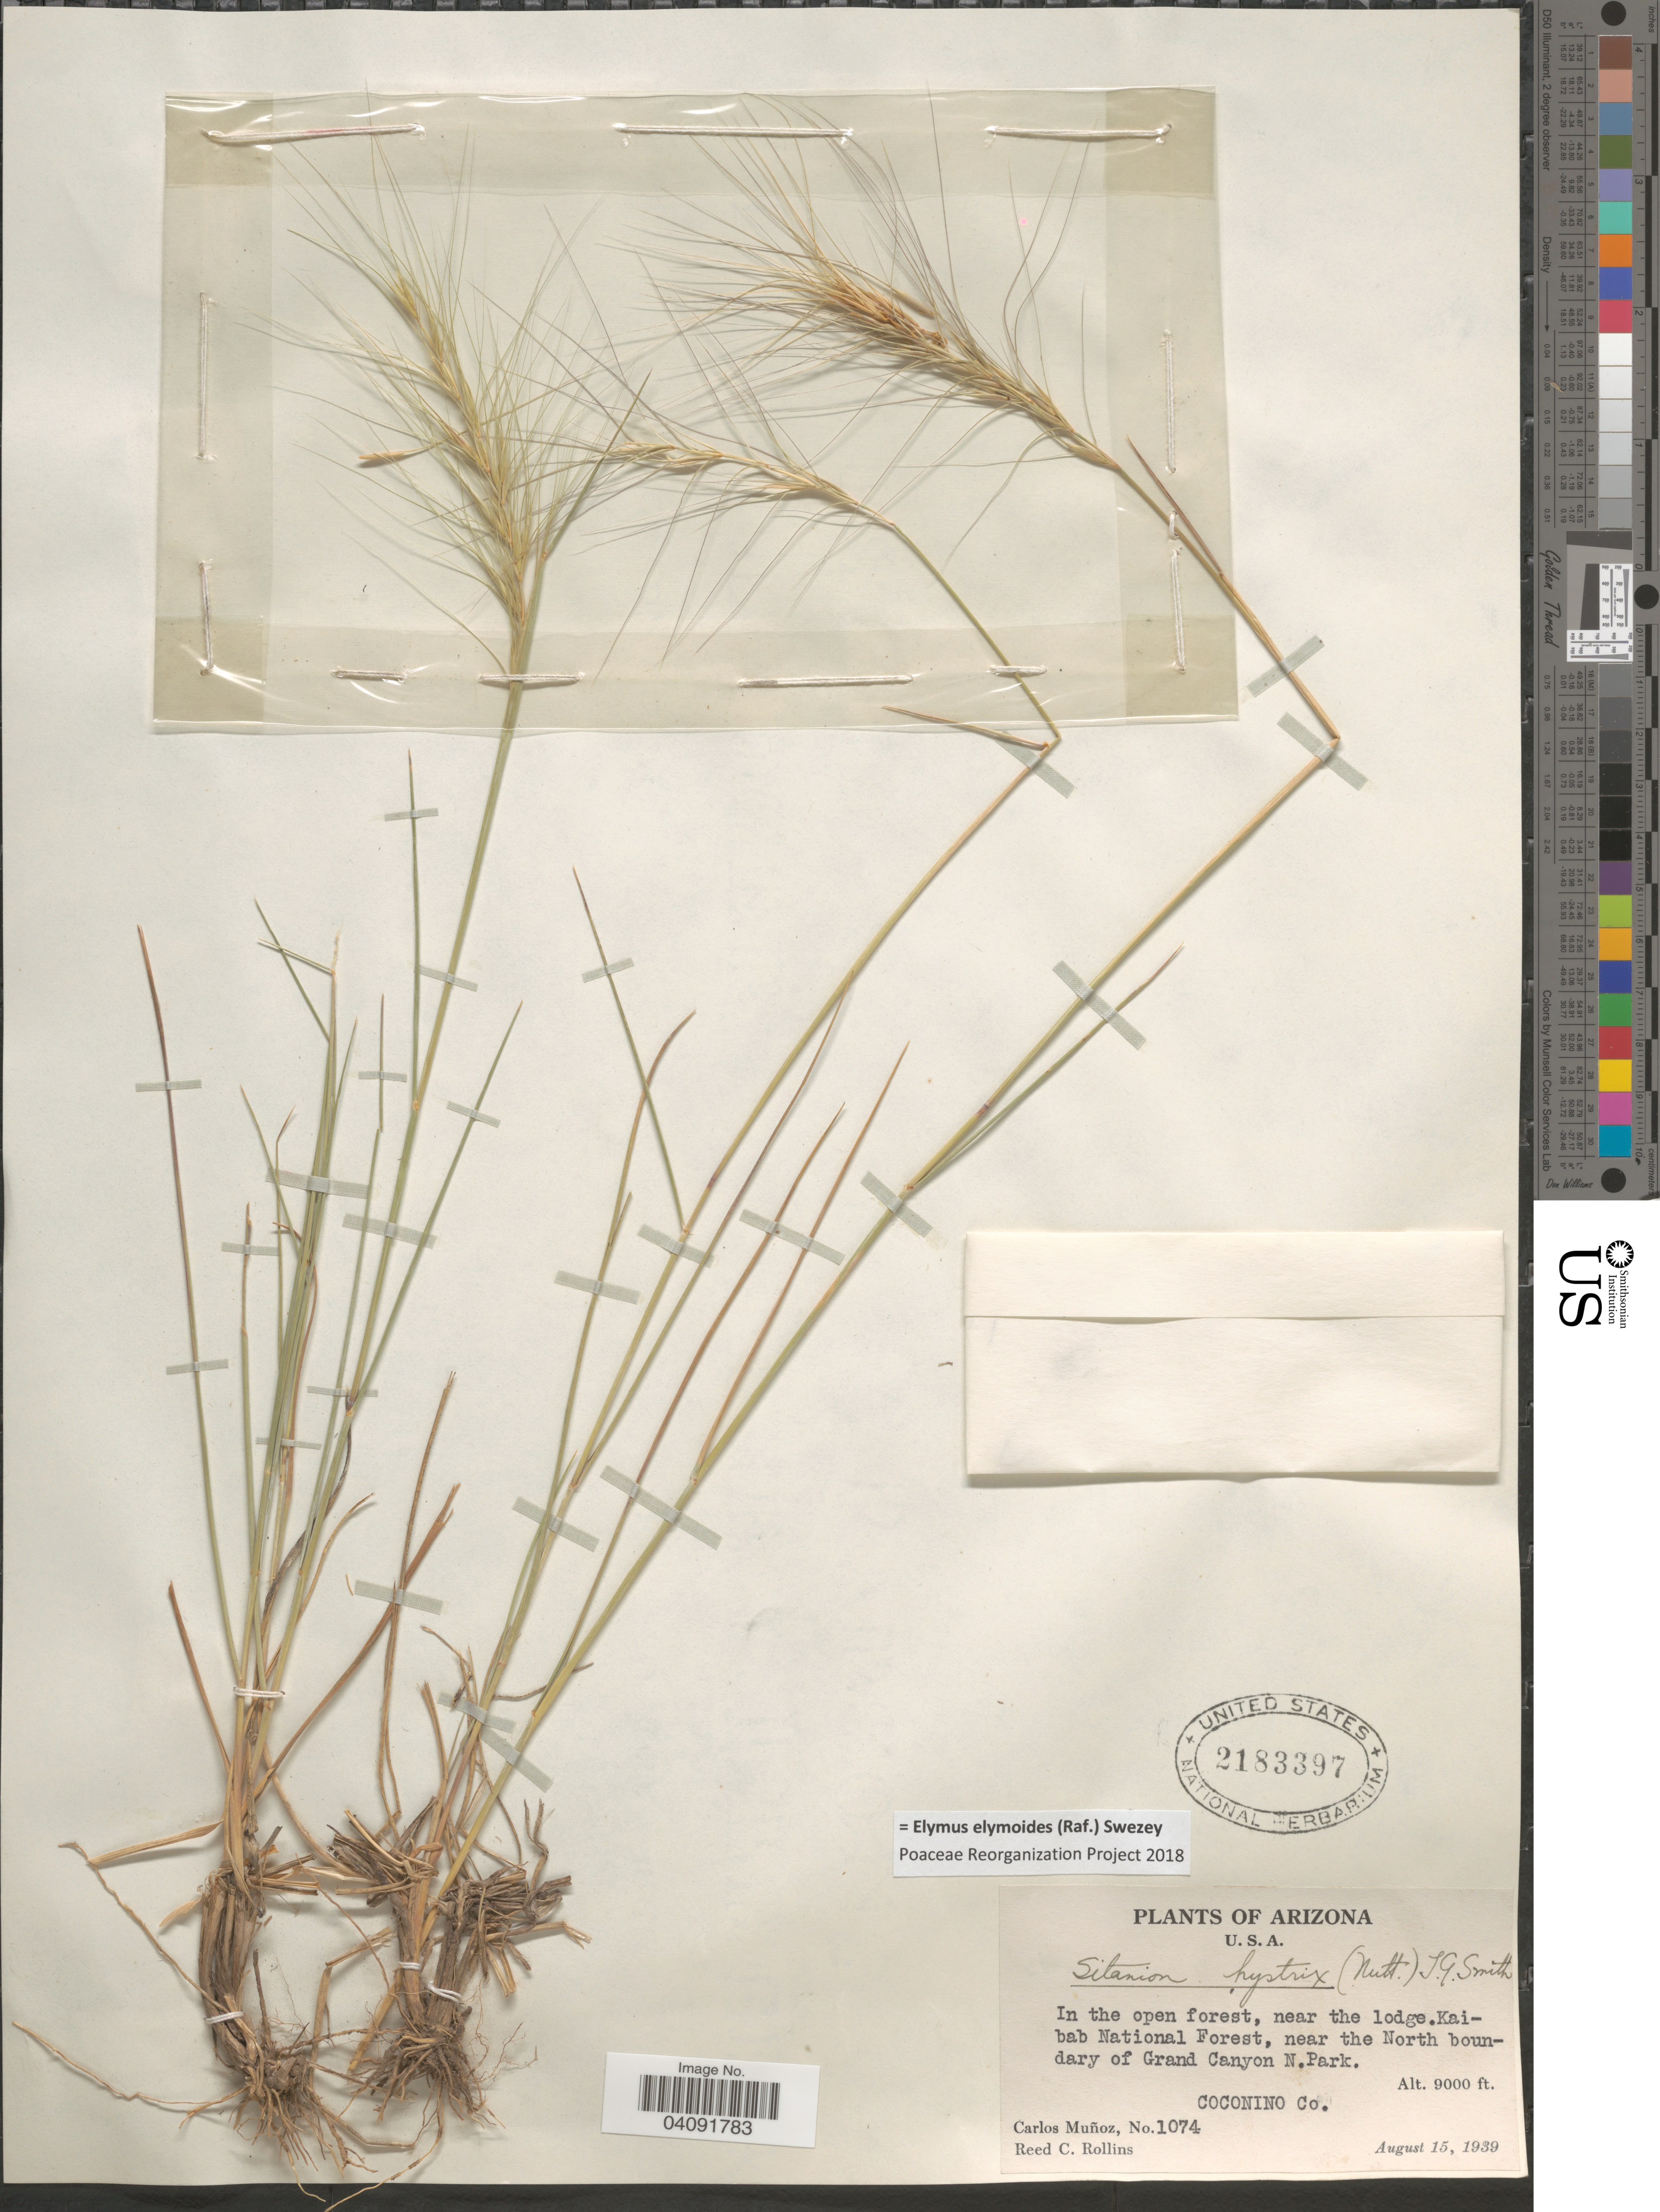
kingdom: Plantae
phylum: Tracheophyta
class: Liliopsida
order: Poales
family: Poaceae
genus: Elymus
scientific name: Elymus elymoides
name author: (Raf.) Swezey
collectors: C. Muñoz & R. C. Rollins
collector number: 1074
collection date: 1939-08-15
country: United States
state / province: Arizona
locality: Kaibab National Forest, near the North boundary of Grand Canyon N.Park. Coconino Co.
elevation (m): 2743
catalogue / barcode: US 2183397